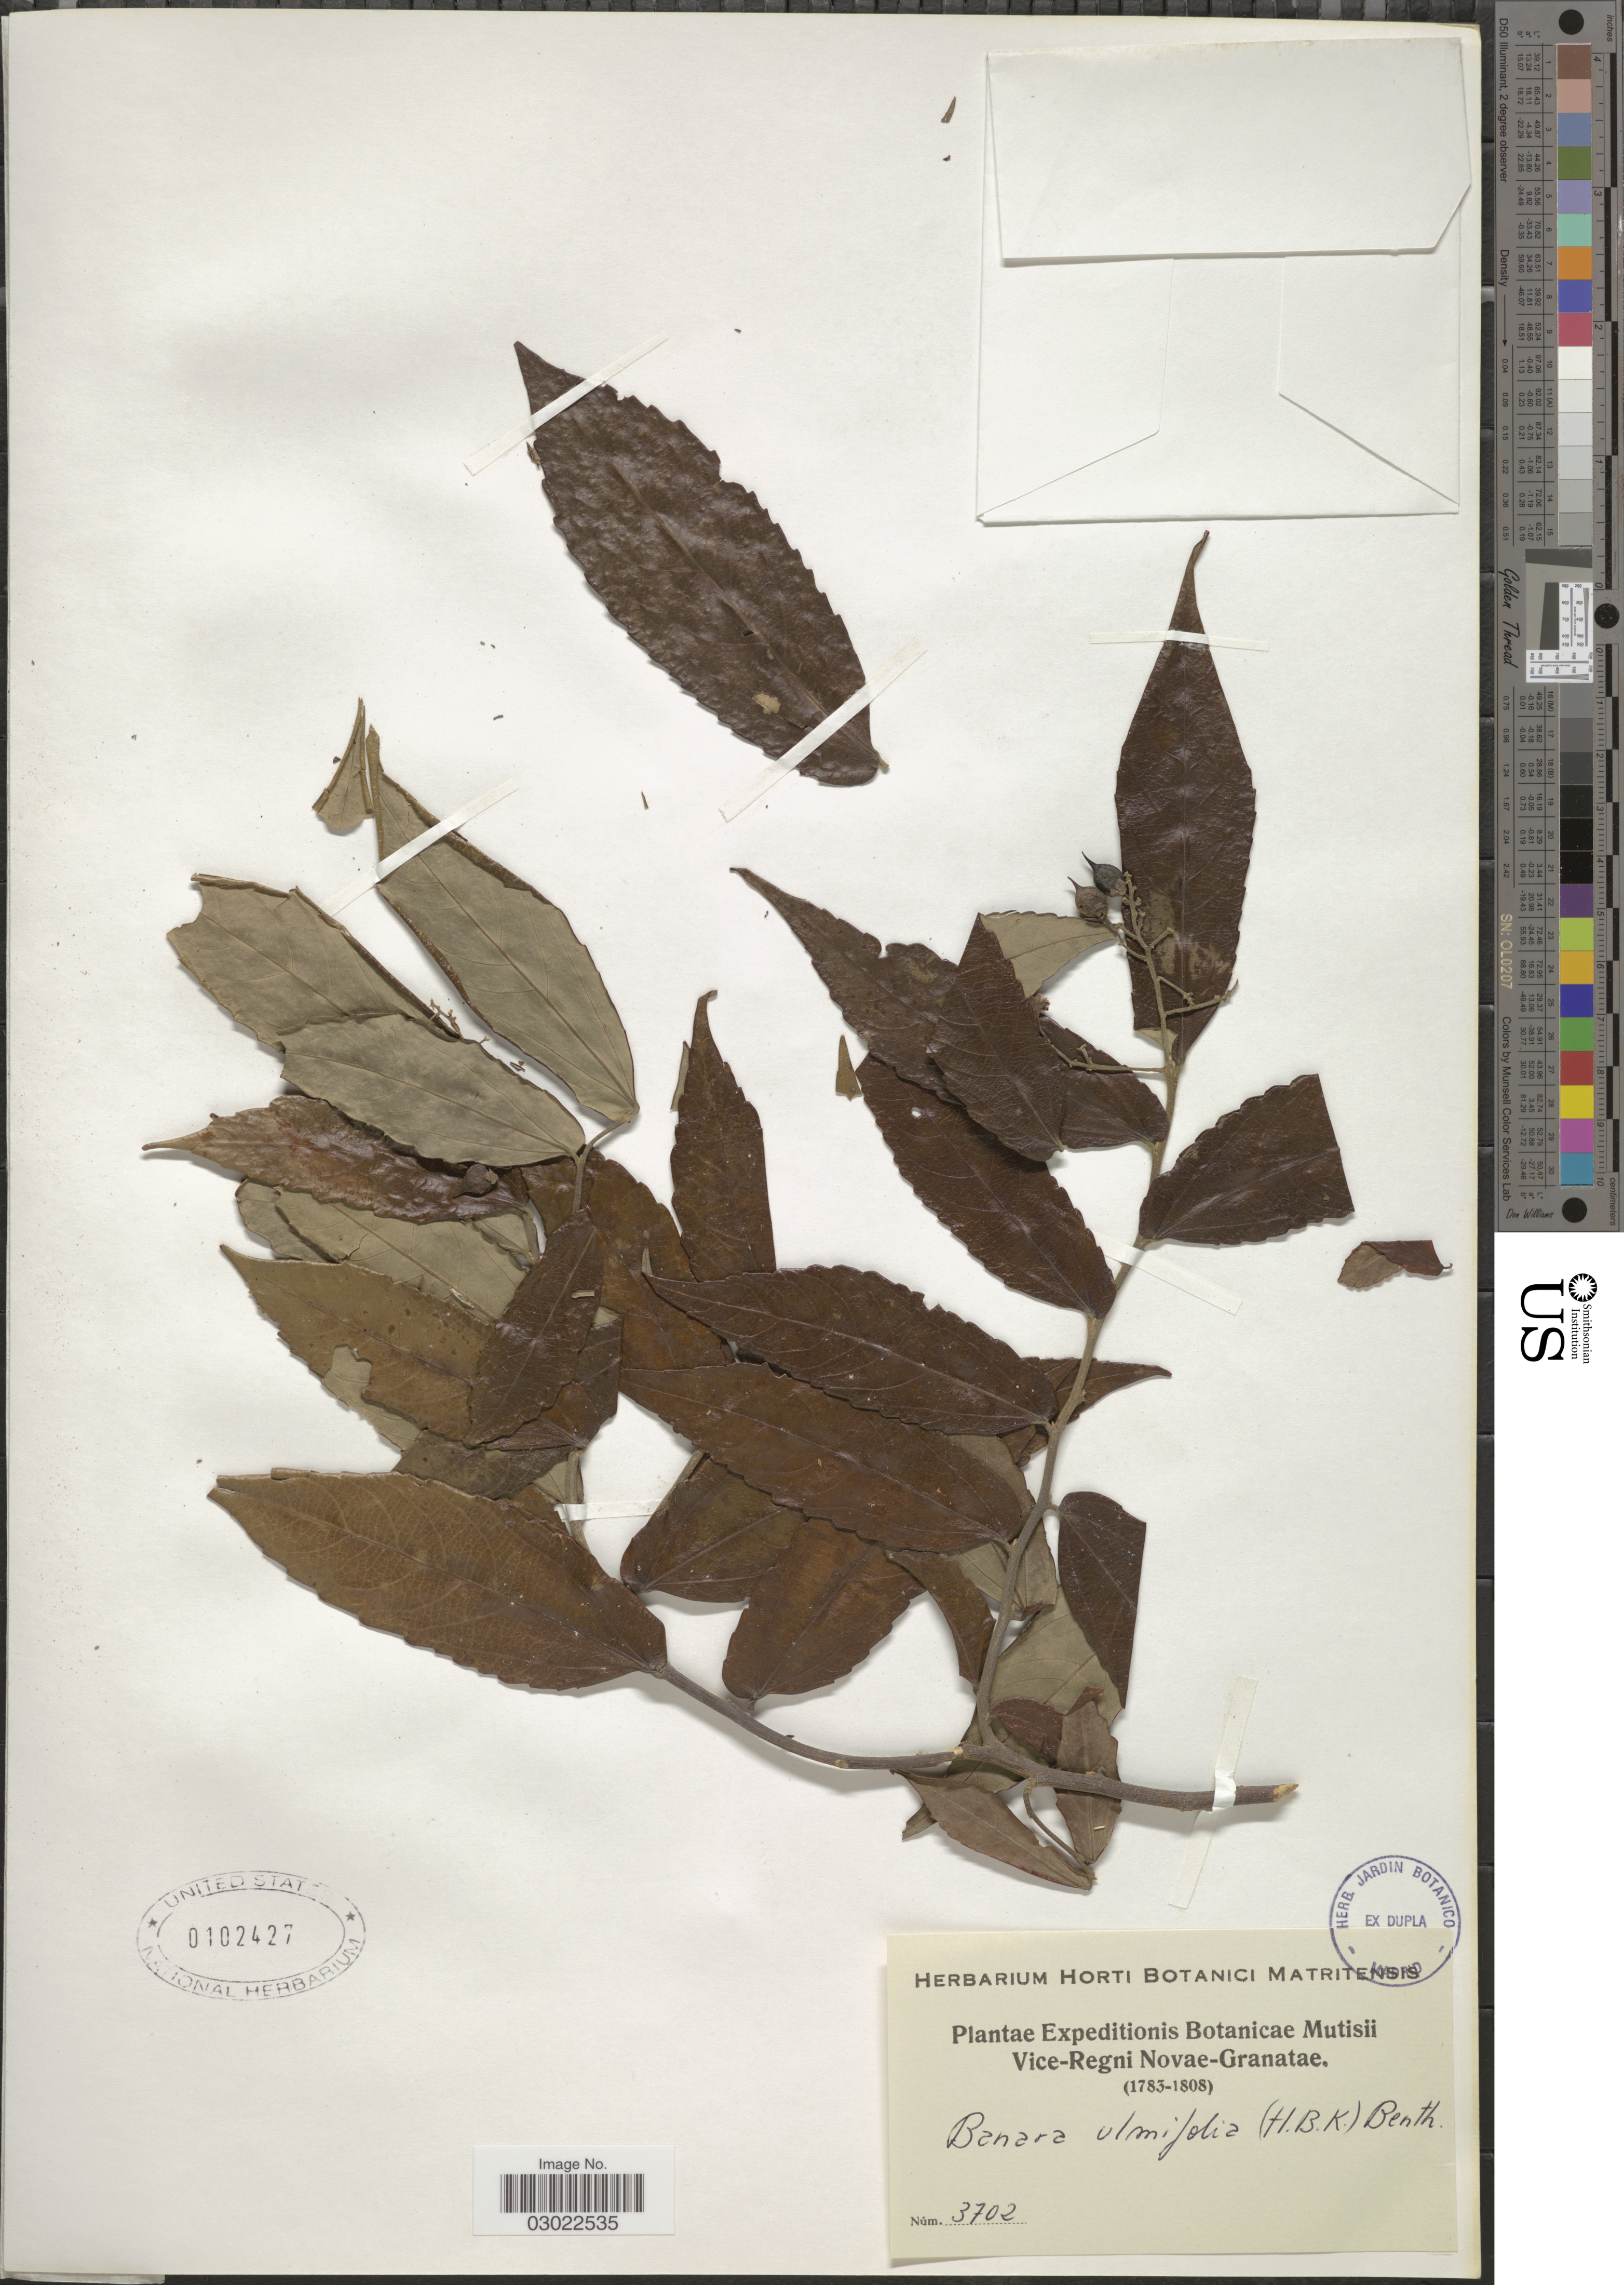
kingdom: Plantae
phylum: Tracheophyta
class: Magnoliopsida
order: Malpighiales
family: Salicaceae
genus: Banara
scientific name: Banara ulmifolia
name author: (Kunth) Benth.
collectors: Expeditions Botanicae Mutisii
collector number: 3702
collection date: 1783/1808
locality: Vice-Regni Novae-Granatae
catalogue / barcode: US 102427